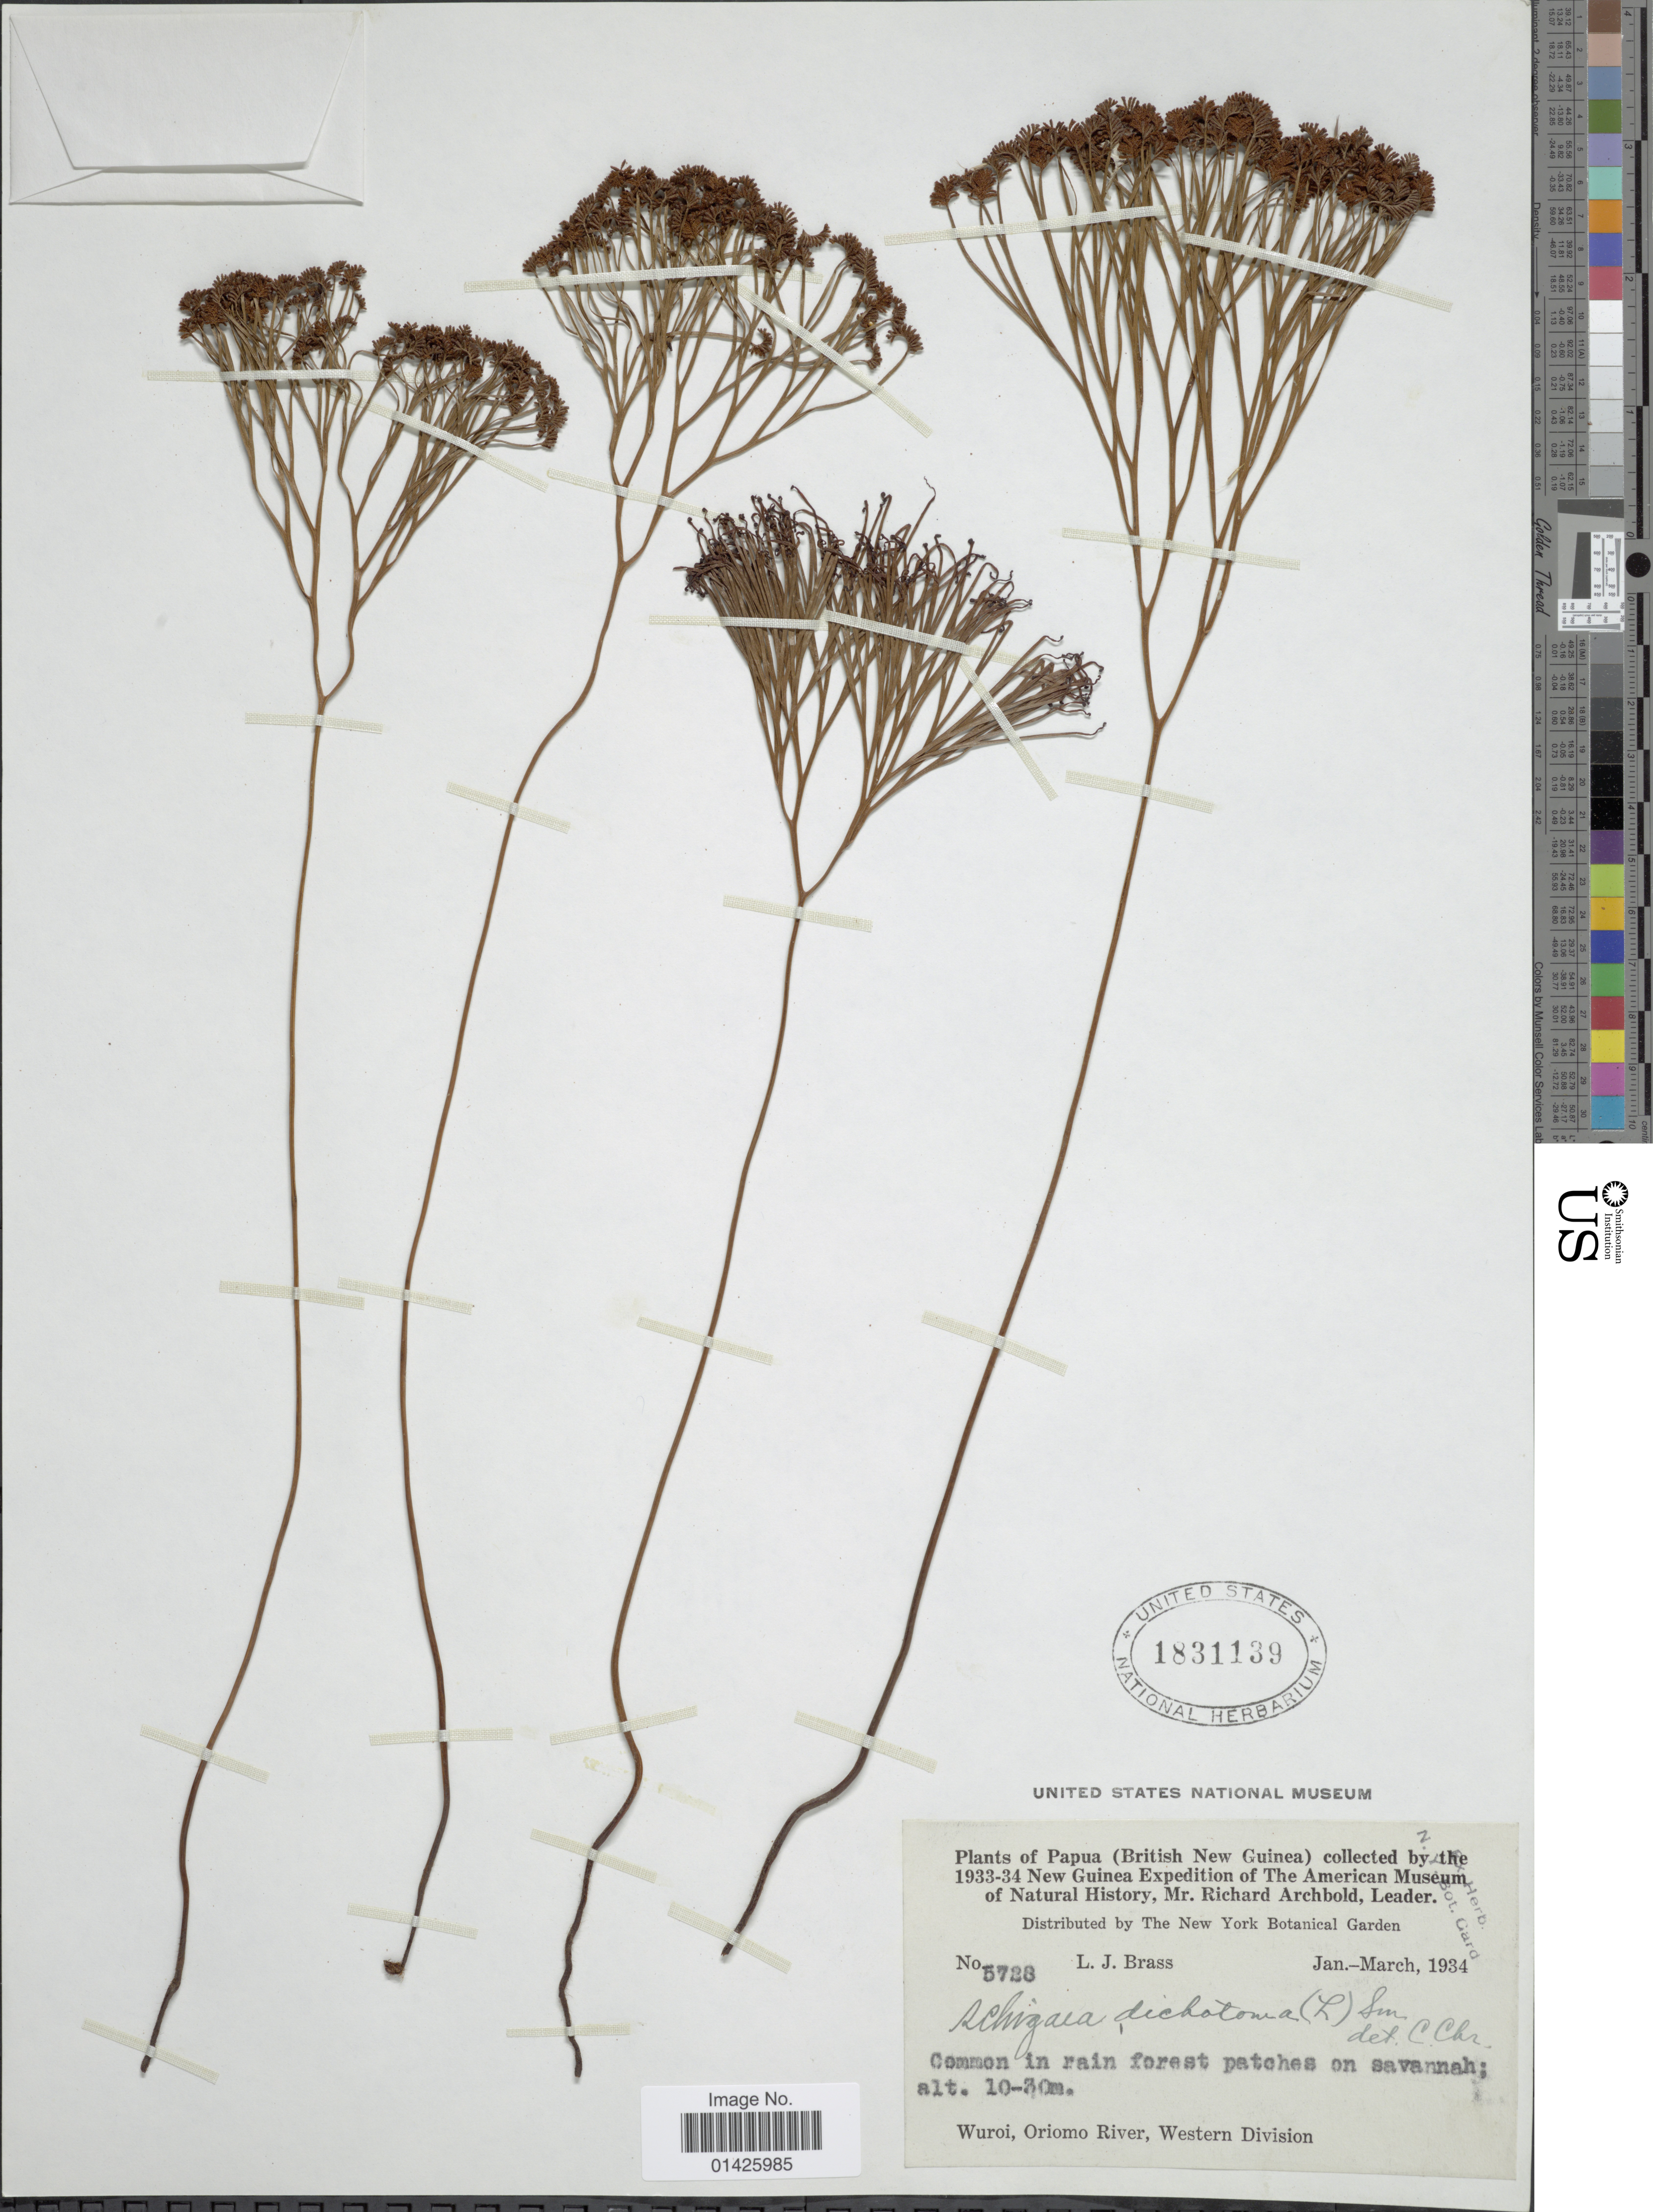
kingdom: Plantae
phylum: Tracheophyta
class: Polypodiopsida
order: Schizaeales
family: Schizaeaceae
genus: Schizaea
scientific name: Schizaea dichotoma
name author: (L.) J. Sm.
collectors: L. J. Brass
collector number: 5728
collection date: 1934-01/1934-03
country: Papua New Guinea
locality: Wuroi, Oriomo River,Western Division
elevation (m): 10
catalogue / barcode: US 1831139